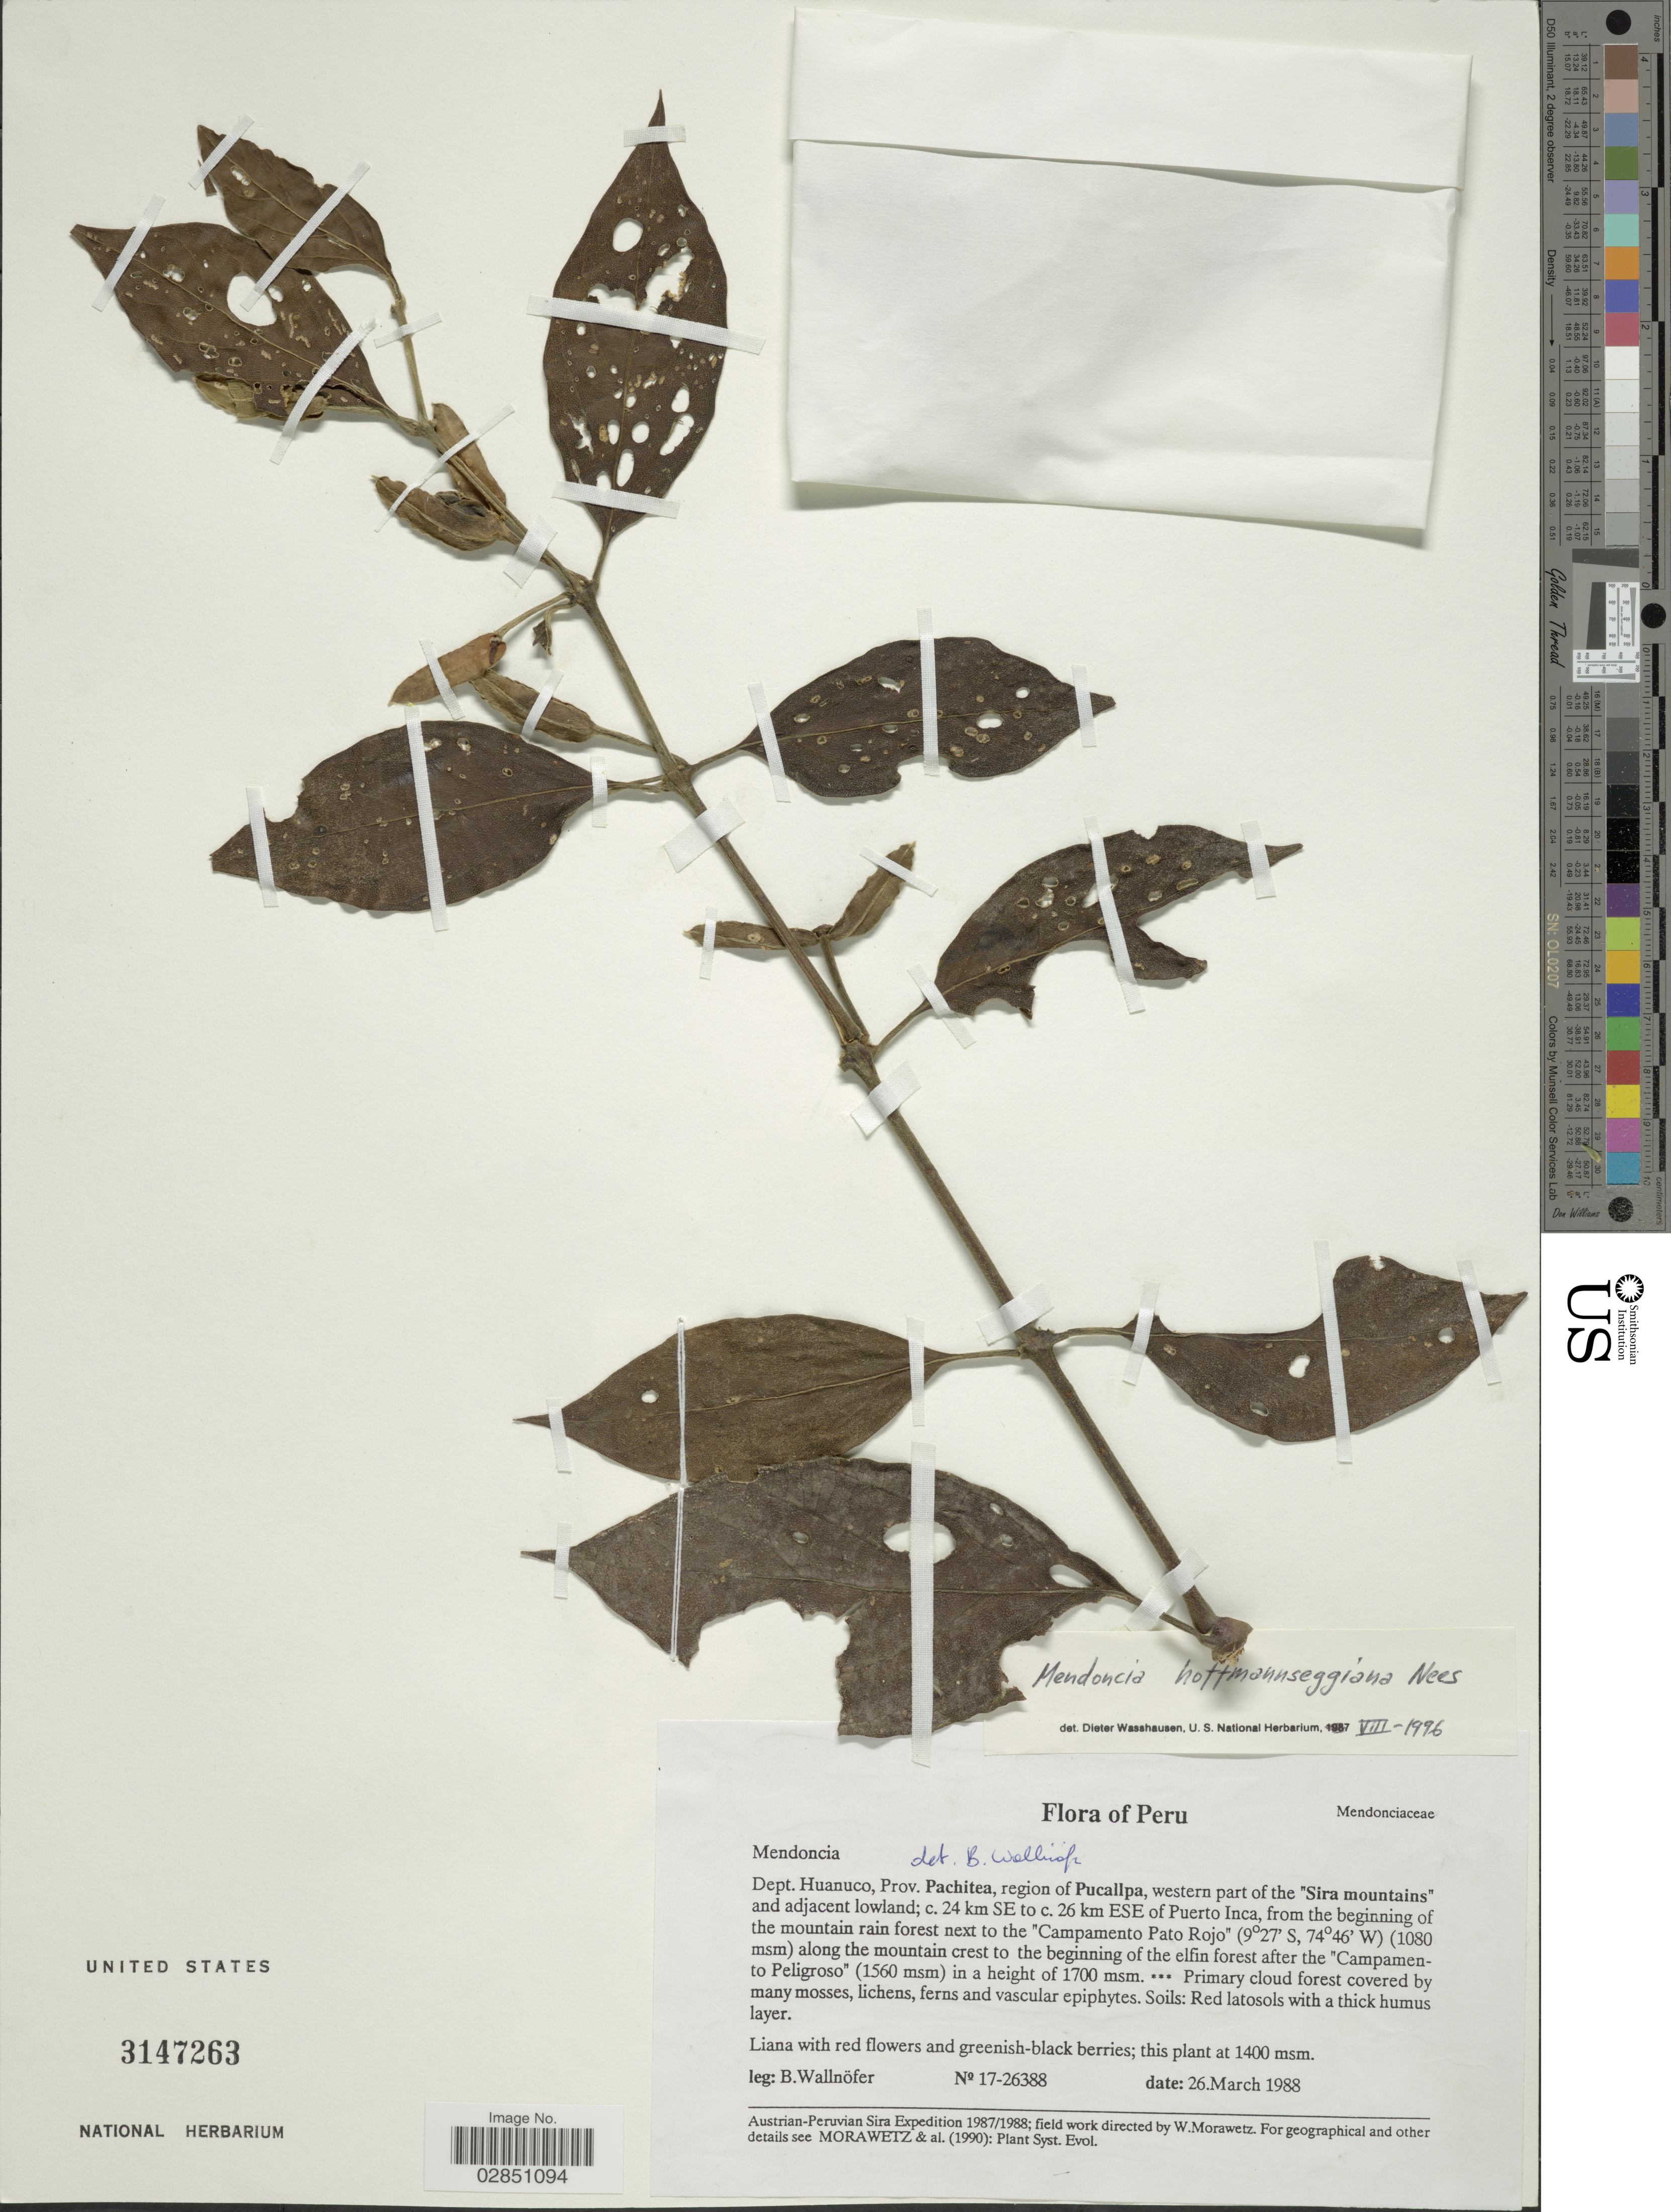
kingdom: Plantae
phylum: Tracheophyta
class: Magnoliopsida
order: Lamiales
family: Acanthaceae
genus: Mendoncia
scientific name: Mendoncia hoffmannseggiana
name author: Nees in DC.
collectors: B. Wallnöfer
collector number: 17-26388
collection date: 1988-03-26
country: Peru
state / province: Huánuco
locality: Dept. Huanuco, Prov. Pachitea, region of Pucallpa, western part of the Sira Mountains and adjacent lowland, c. 24 km SE to c. 26 km ESE of Puerto Inca, from the beginning of the mountain rain forest next to the Campamento Pato Rojo along the mountain crest to the beginning of the elfin forest after the "Campamento Peligroso".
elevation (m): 1700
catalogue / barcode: US 3147263